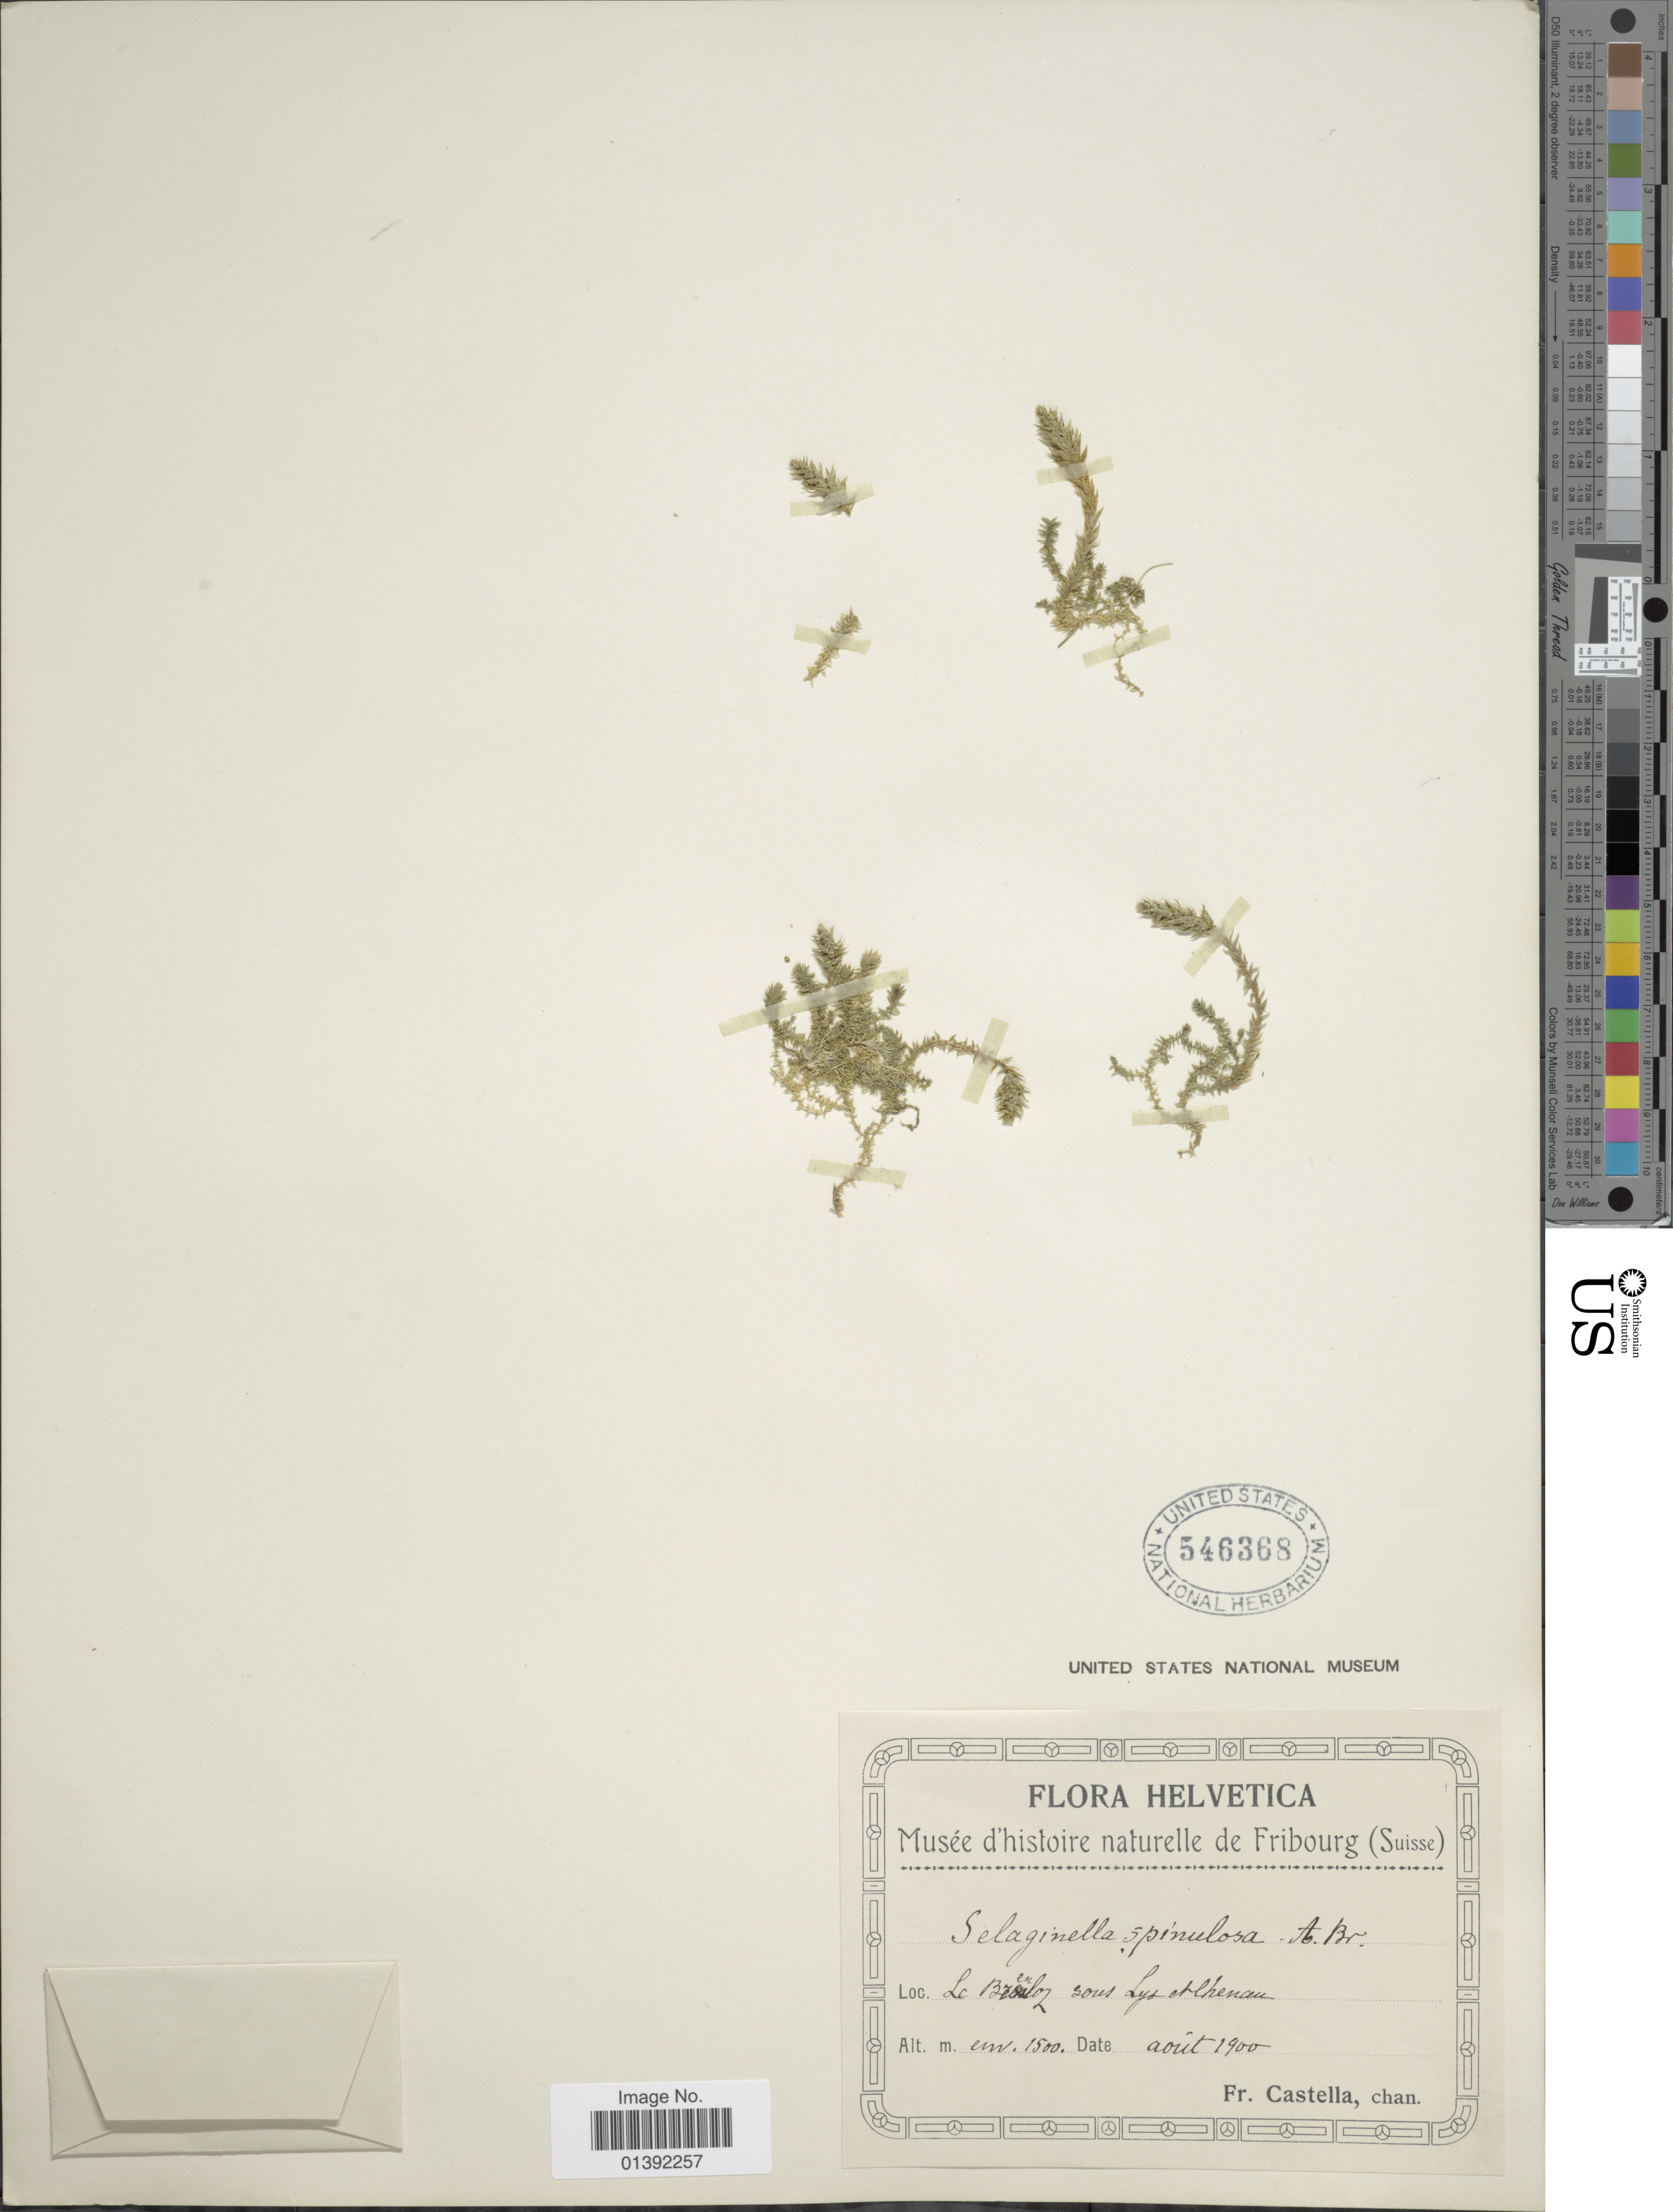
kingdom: Plantae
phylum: Tracheophyta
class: Lycopodiopsida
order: Selaginellales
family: Selaginellaceae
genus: Selaginella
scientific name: Selaginella selaginoides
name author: (L.) Link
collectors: Fr. Castella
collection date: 1900-08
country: Switzerland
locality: Helvetica, sous Lys et Chenau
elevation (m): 1500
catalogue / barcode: US 546368